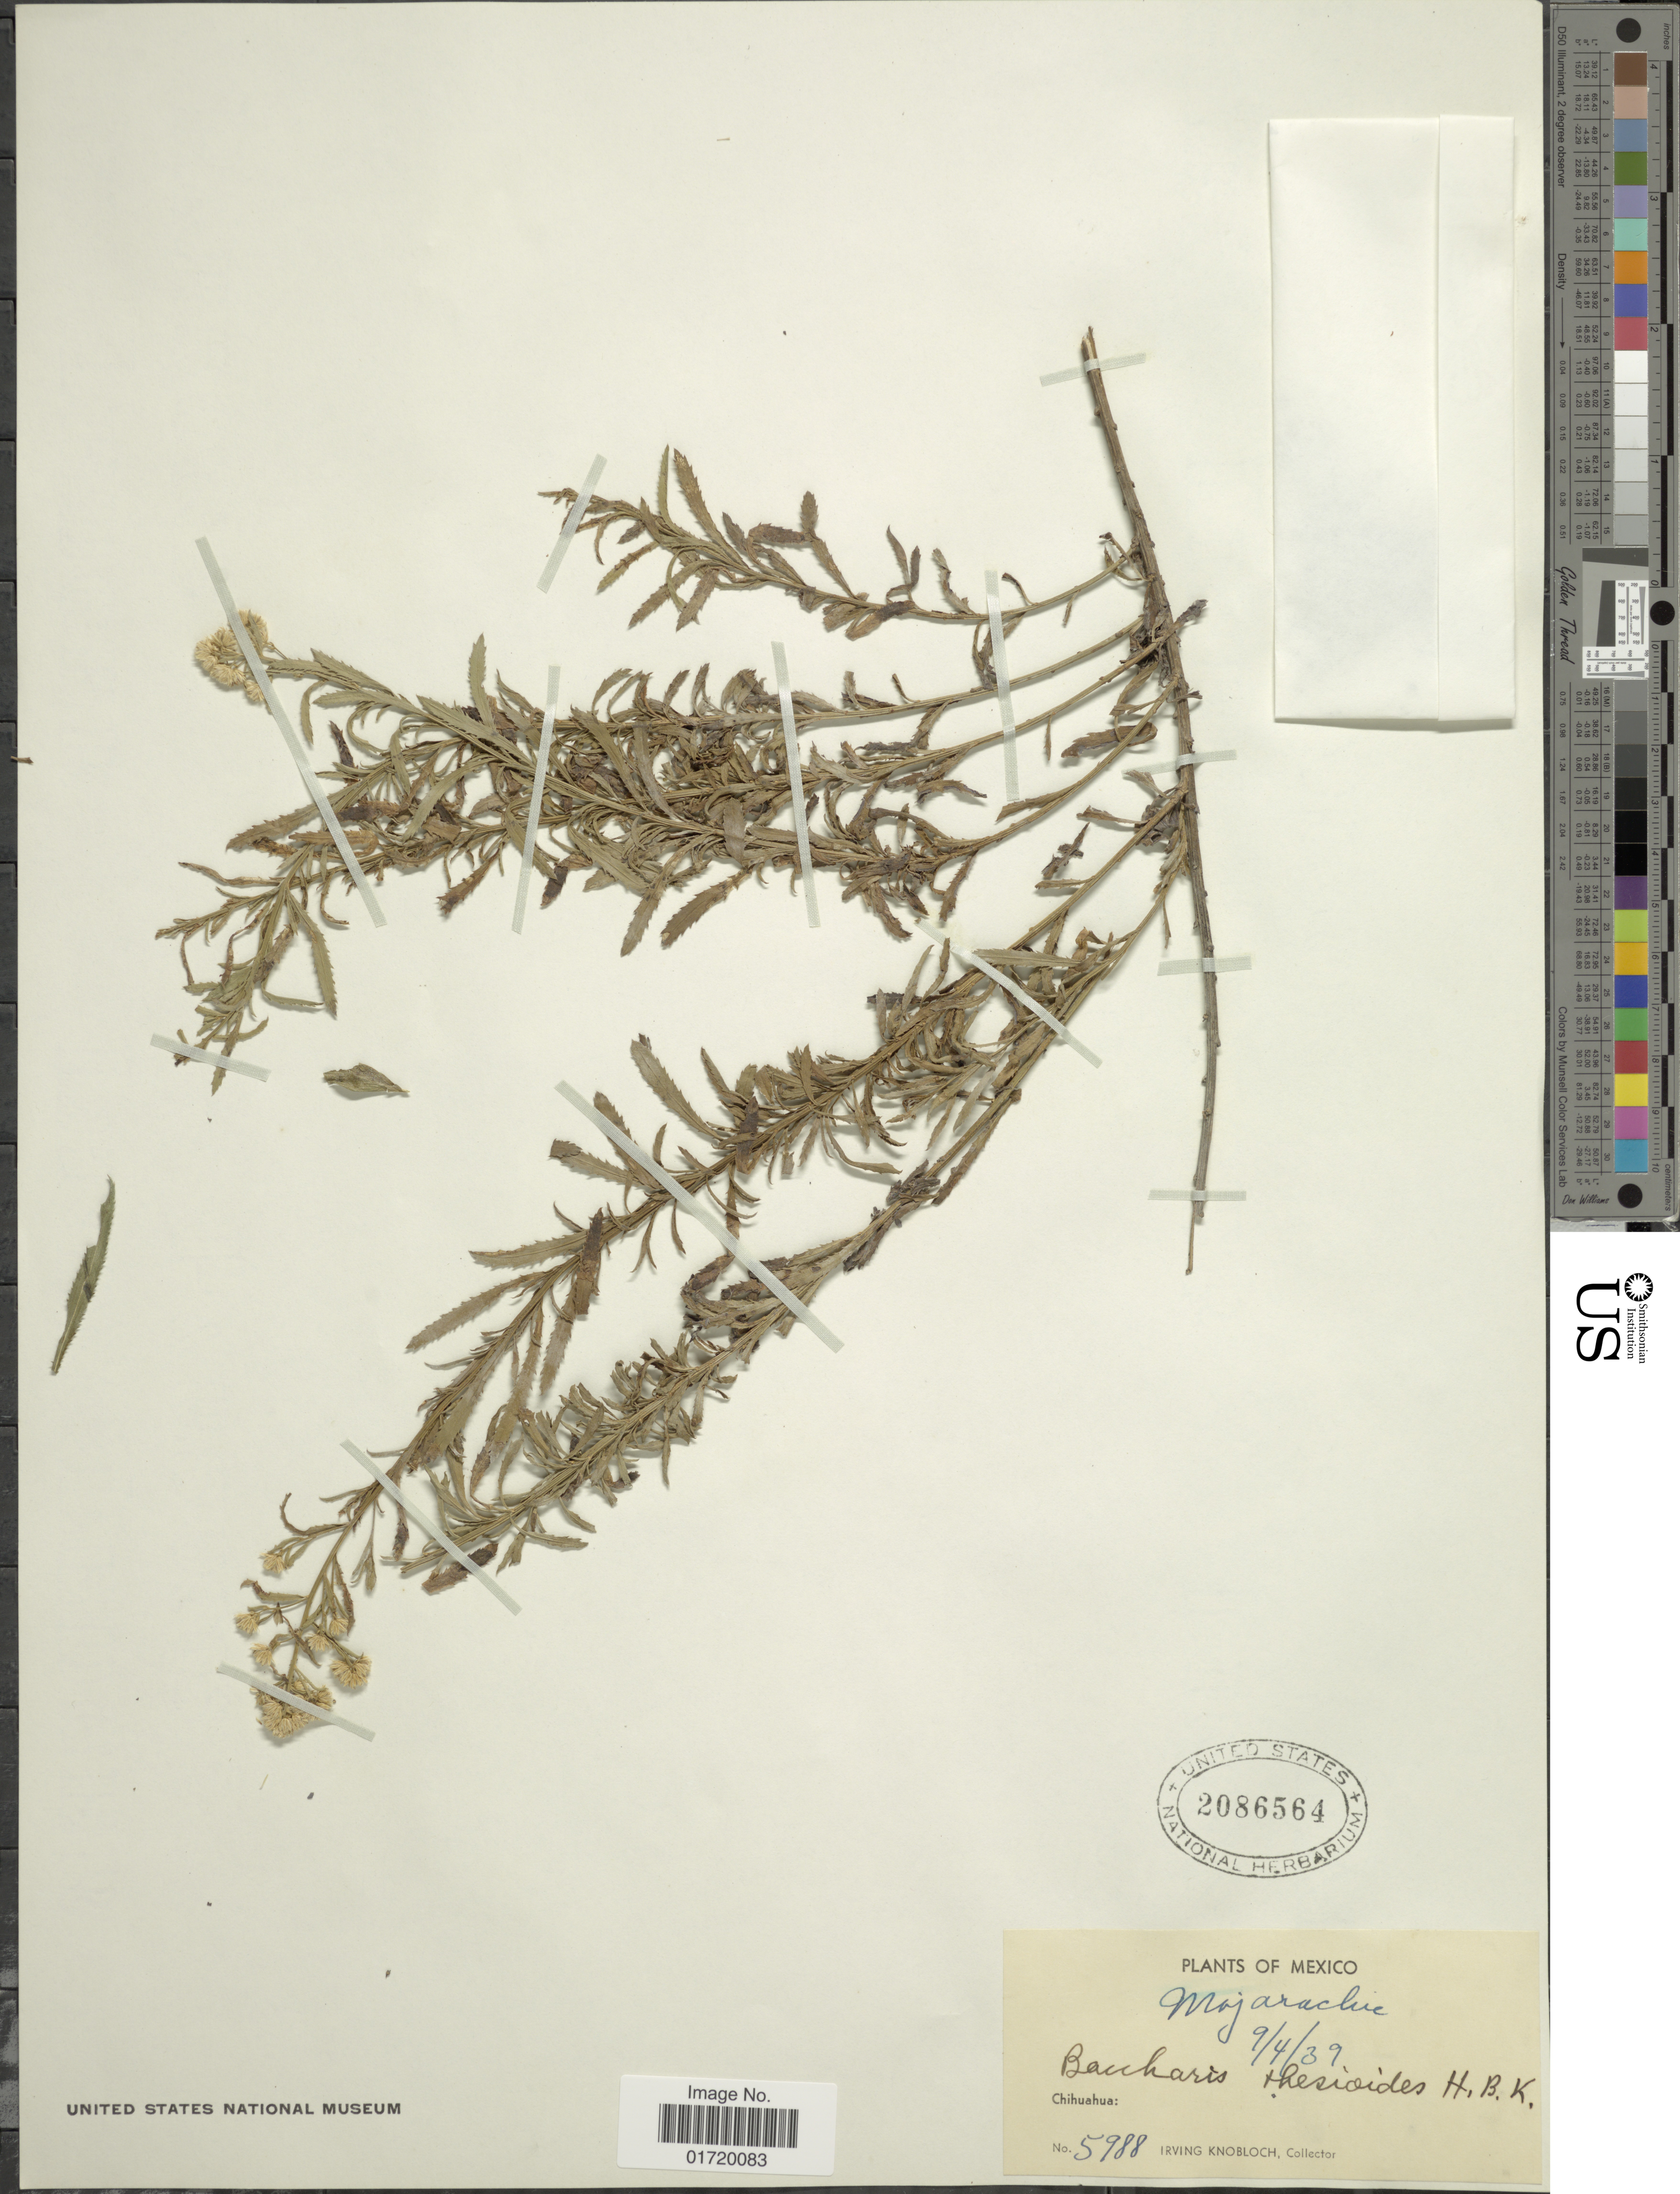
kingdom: Plantae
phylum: Tracheophyta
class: Magnoliopsida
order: Asterales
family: Asteraceae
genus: Baccharis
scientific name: Baccharis thesioides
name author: Kunth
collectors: I. W. Knobloch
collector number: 5988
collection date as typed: Transcribed d/m/y: 9/4/39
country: Mexico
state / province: Chihuahua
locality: Mojarachie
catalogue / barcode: US 2086564